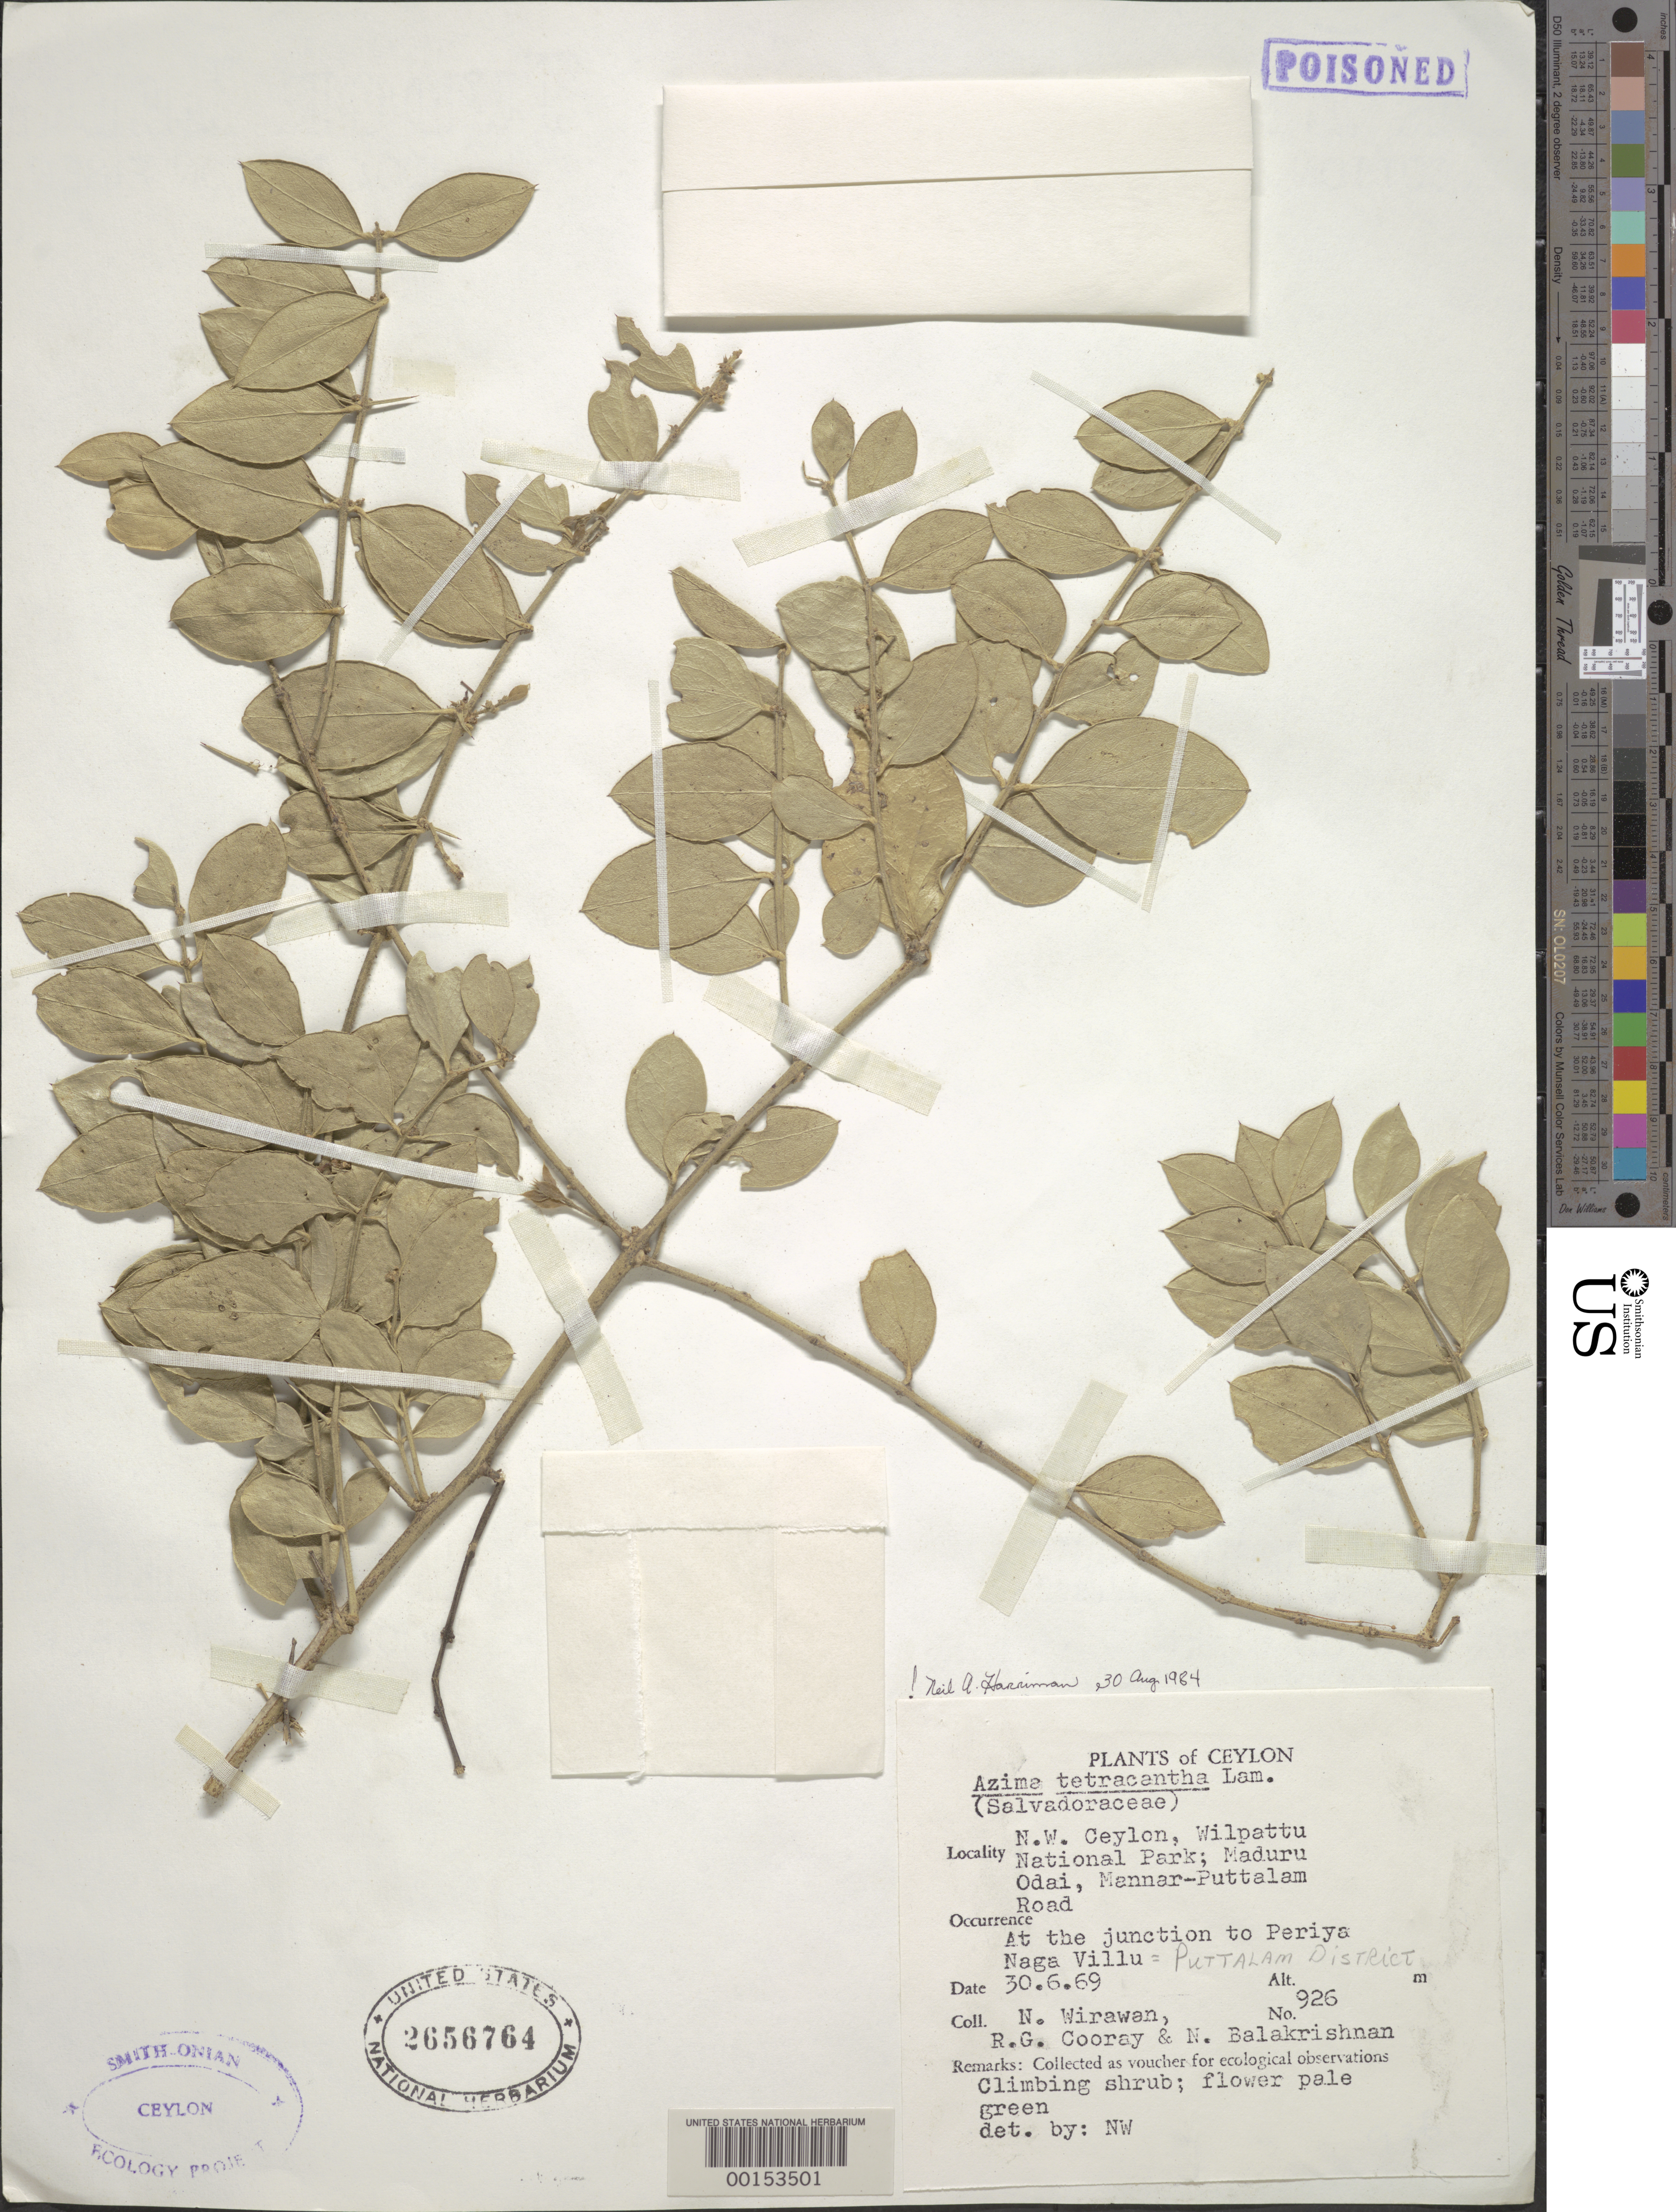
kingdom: Plantae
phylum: Tracheophyta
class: Magnoliopsida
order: Brassicales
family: Salvadoraceae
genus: Azima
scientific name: Azima tetracantha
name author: Lam.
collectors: N. Wirawan, R. Cooray & N. Balakrishnan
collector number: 926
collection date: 1969-06-30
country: Sri Lanka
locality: Ceylon. N.W. Ceylon, Wilpattu National Park; Maduru Odai, Mannar-Puttalam Road. At the junction to Periya Naga Villu = Puttalam District.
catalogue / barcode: US 2656764